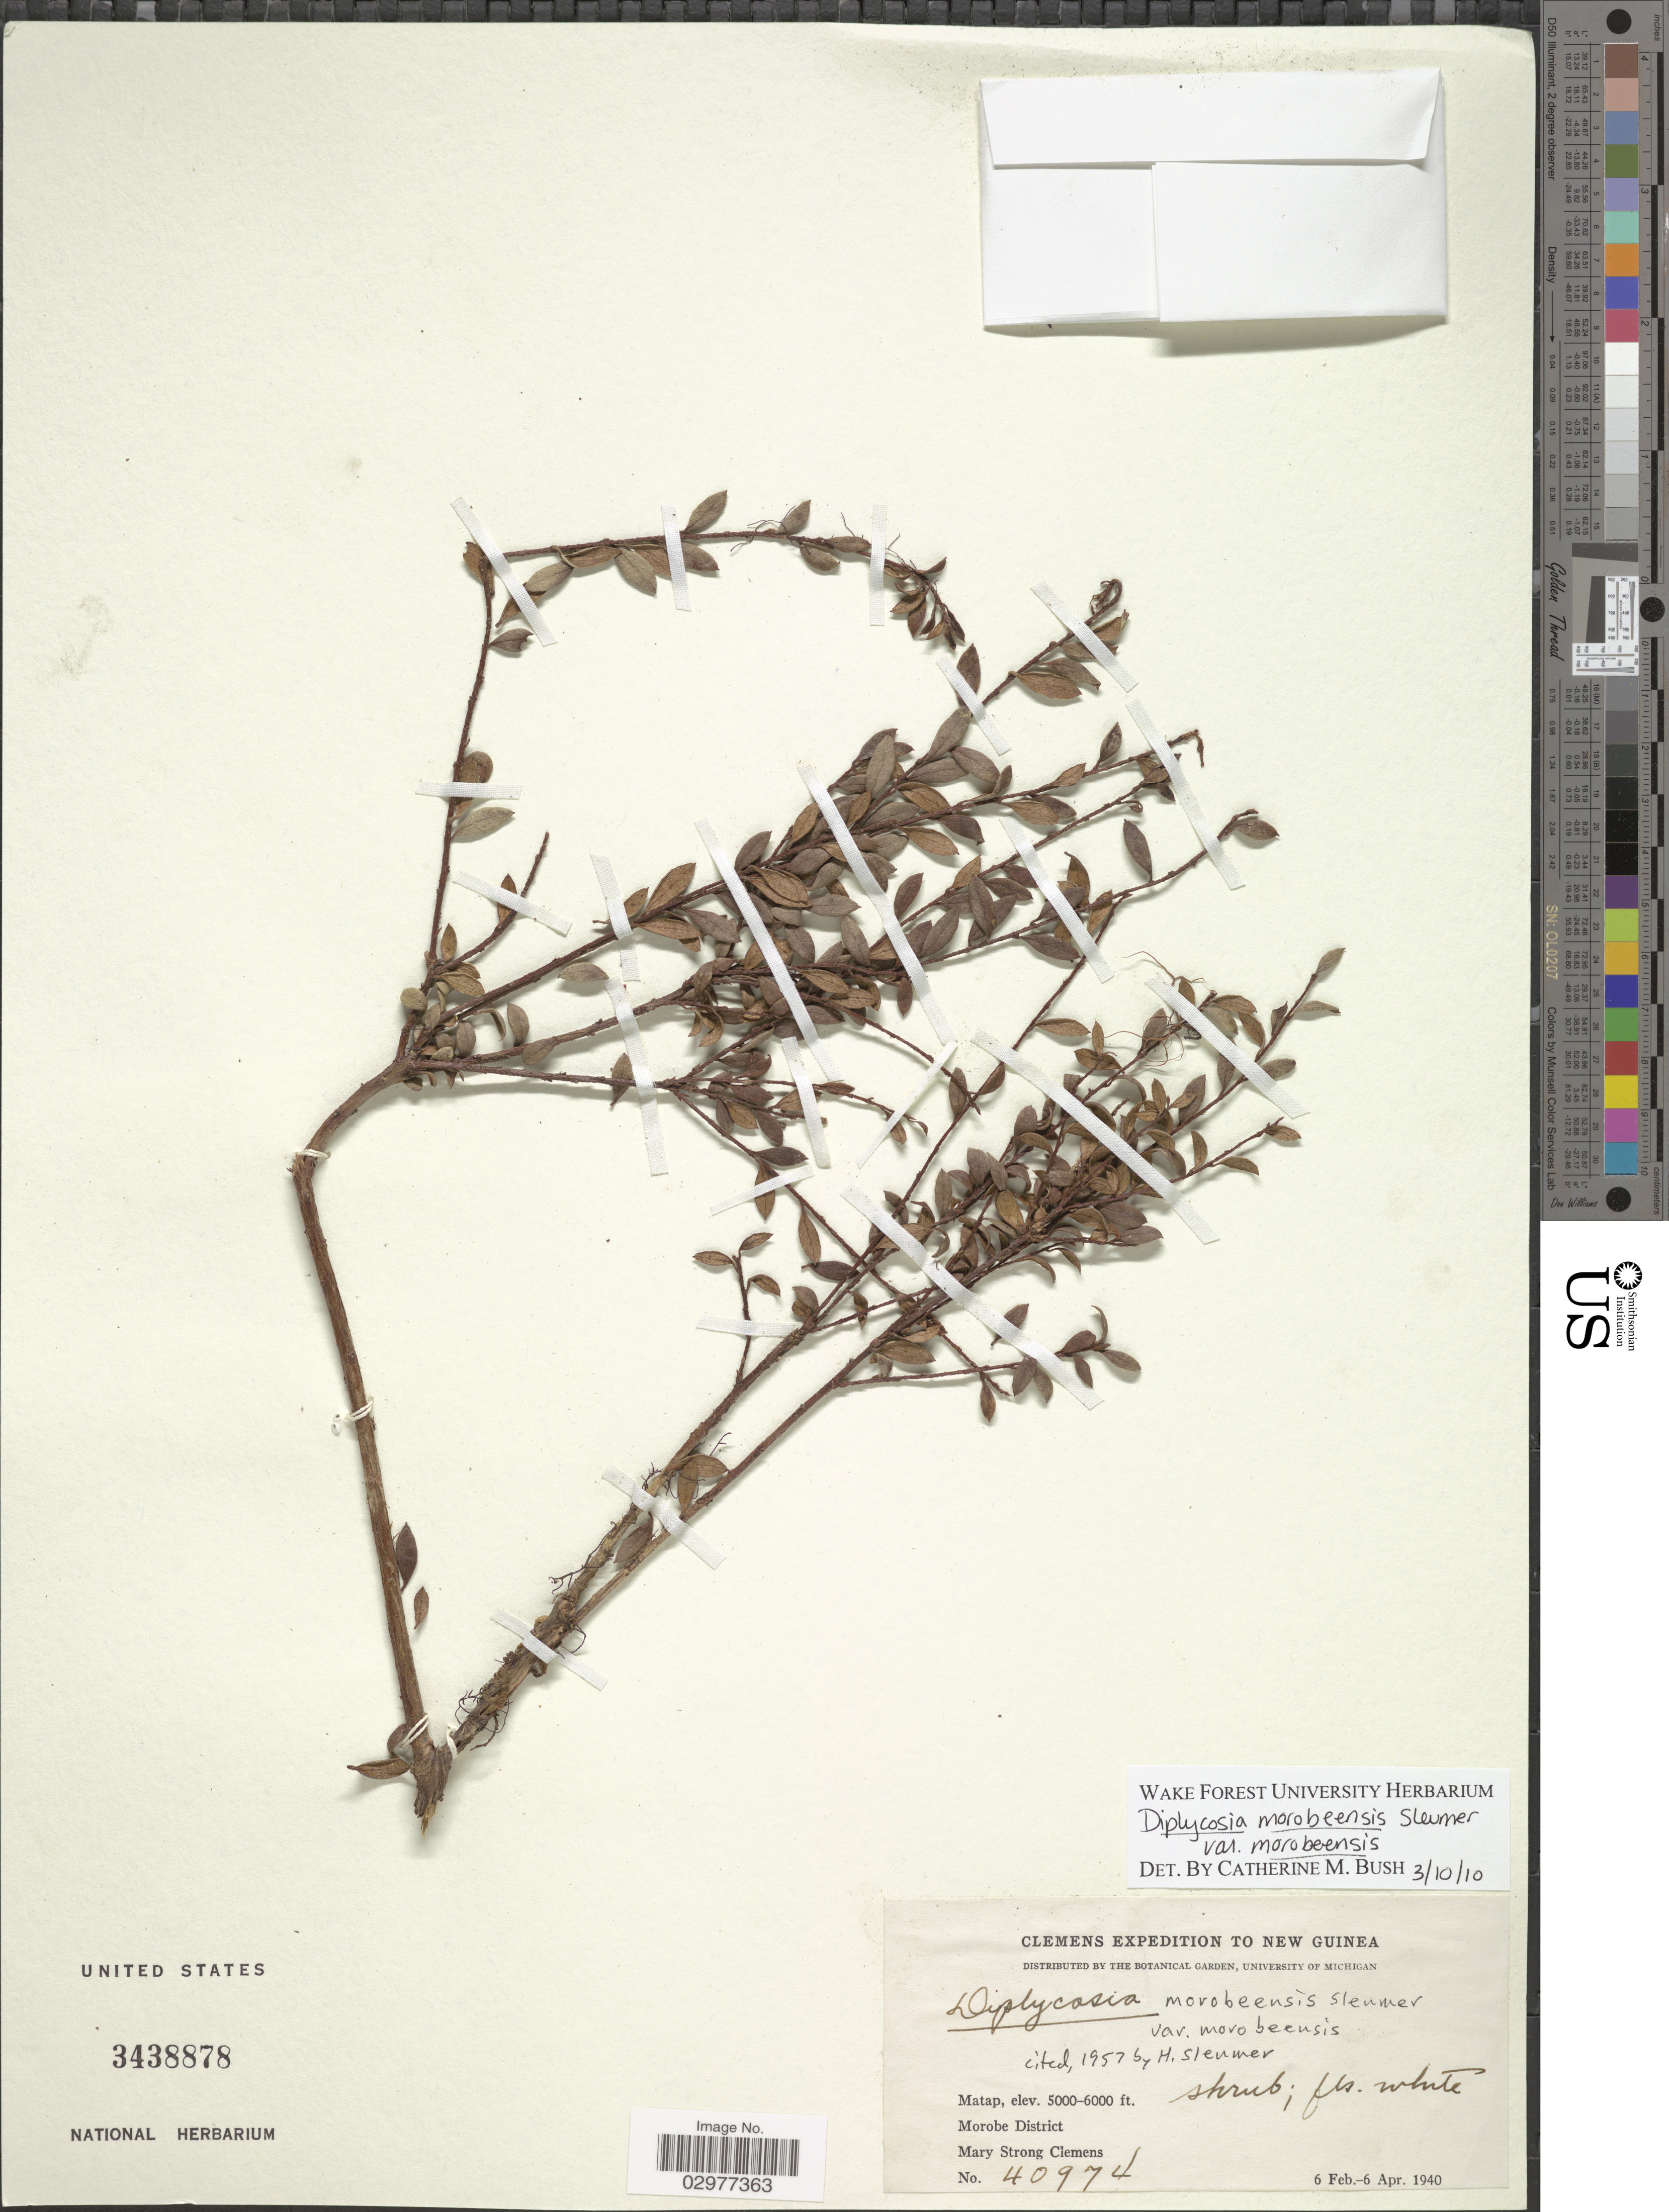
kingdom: Plantae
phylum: Tracheophyta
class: Magnoliopsida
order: Ericales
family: Ericaceae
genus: Diplycosia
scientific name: Diplycosia morobeensis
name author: Sleumer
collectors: M. S. Clemens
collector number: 40974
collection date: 1940-02-06/1940-04-06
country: Papua New Guinea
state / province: Morobe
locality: New Guinea. Matap. Morobe District.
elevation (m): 1524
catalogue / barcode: US 3438878